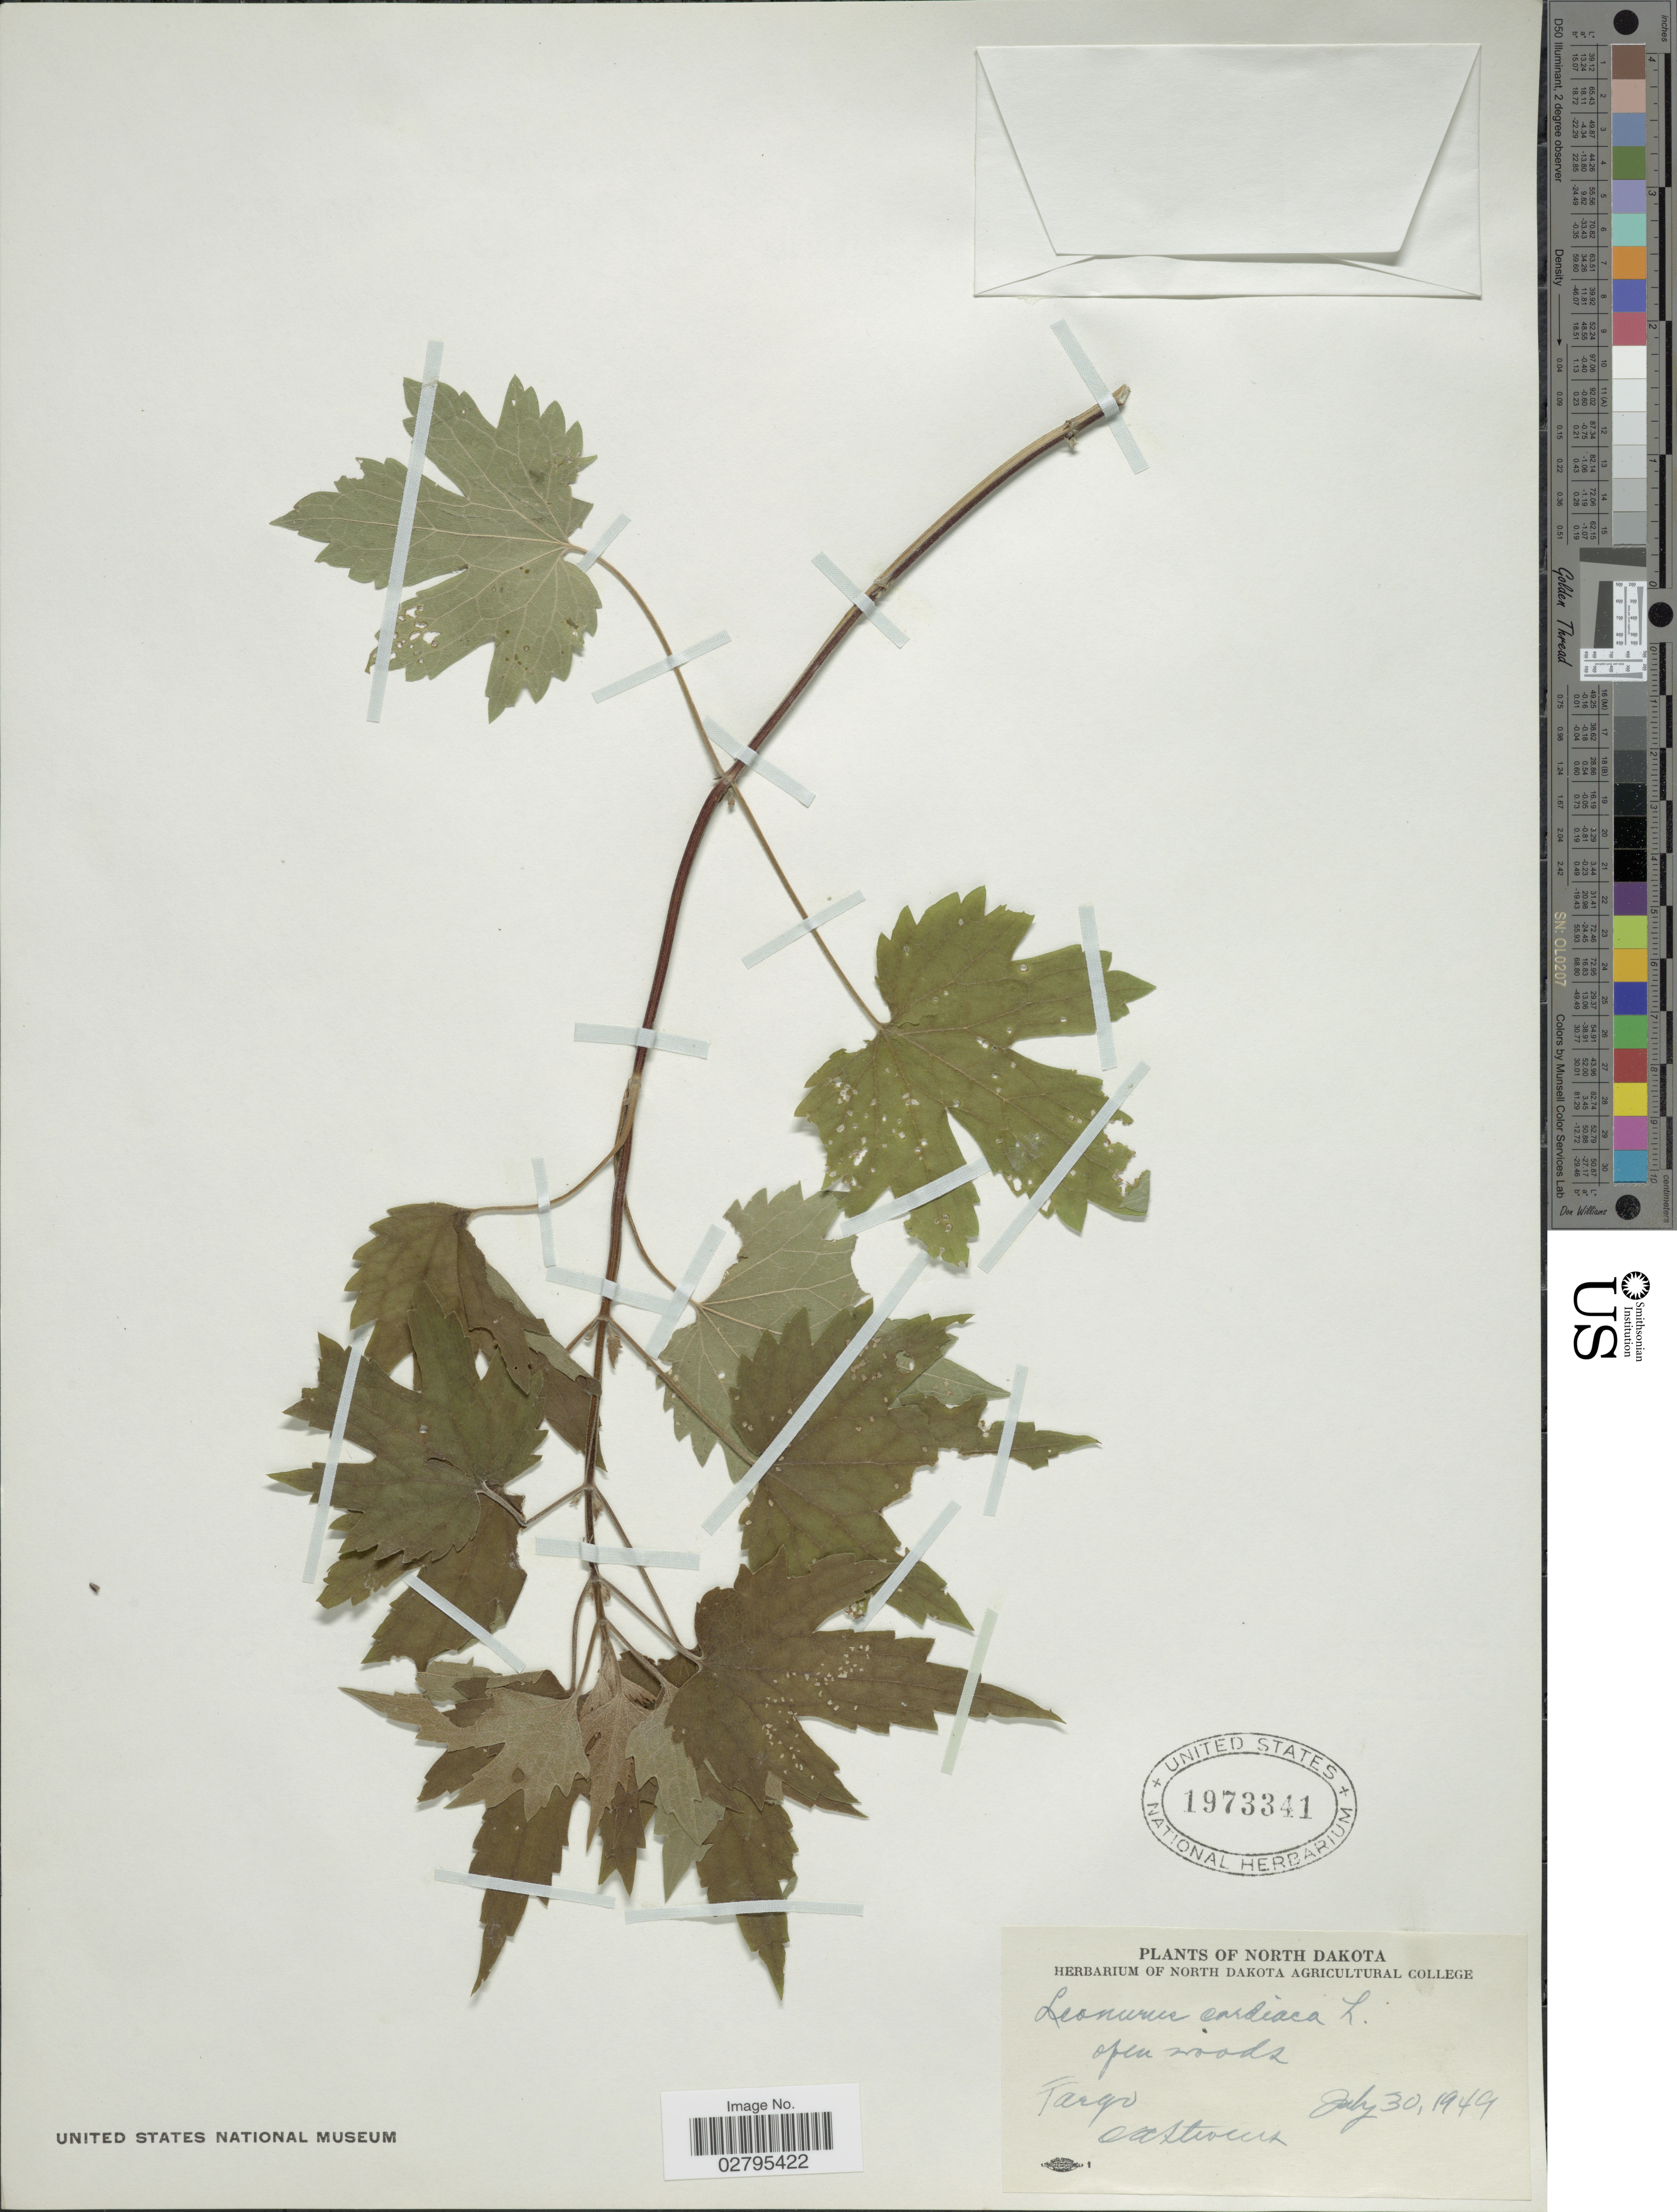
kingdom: Plantae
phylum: Tracheophyta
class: Magnoliopsida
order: Lamiales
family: Lamiaceae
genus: Leonurus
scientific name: Leonurus cardiaca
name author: L.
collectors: O. A. Stevens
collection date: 1949-07-30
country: United States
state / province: North Dakota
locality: Fargo.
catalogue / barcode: US 1973341